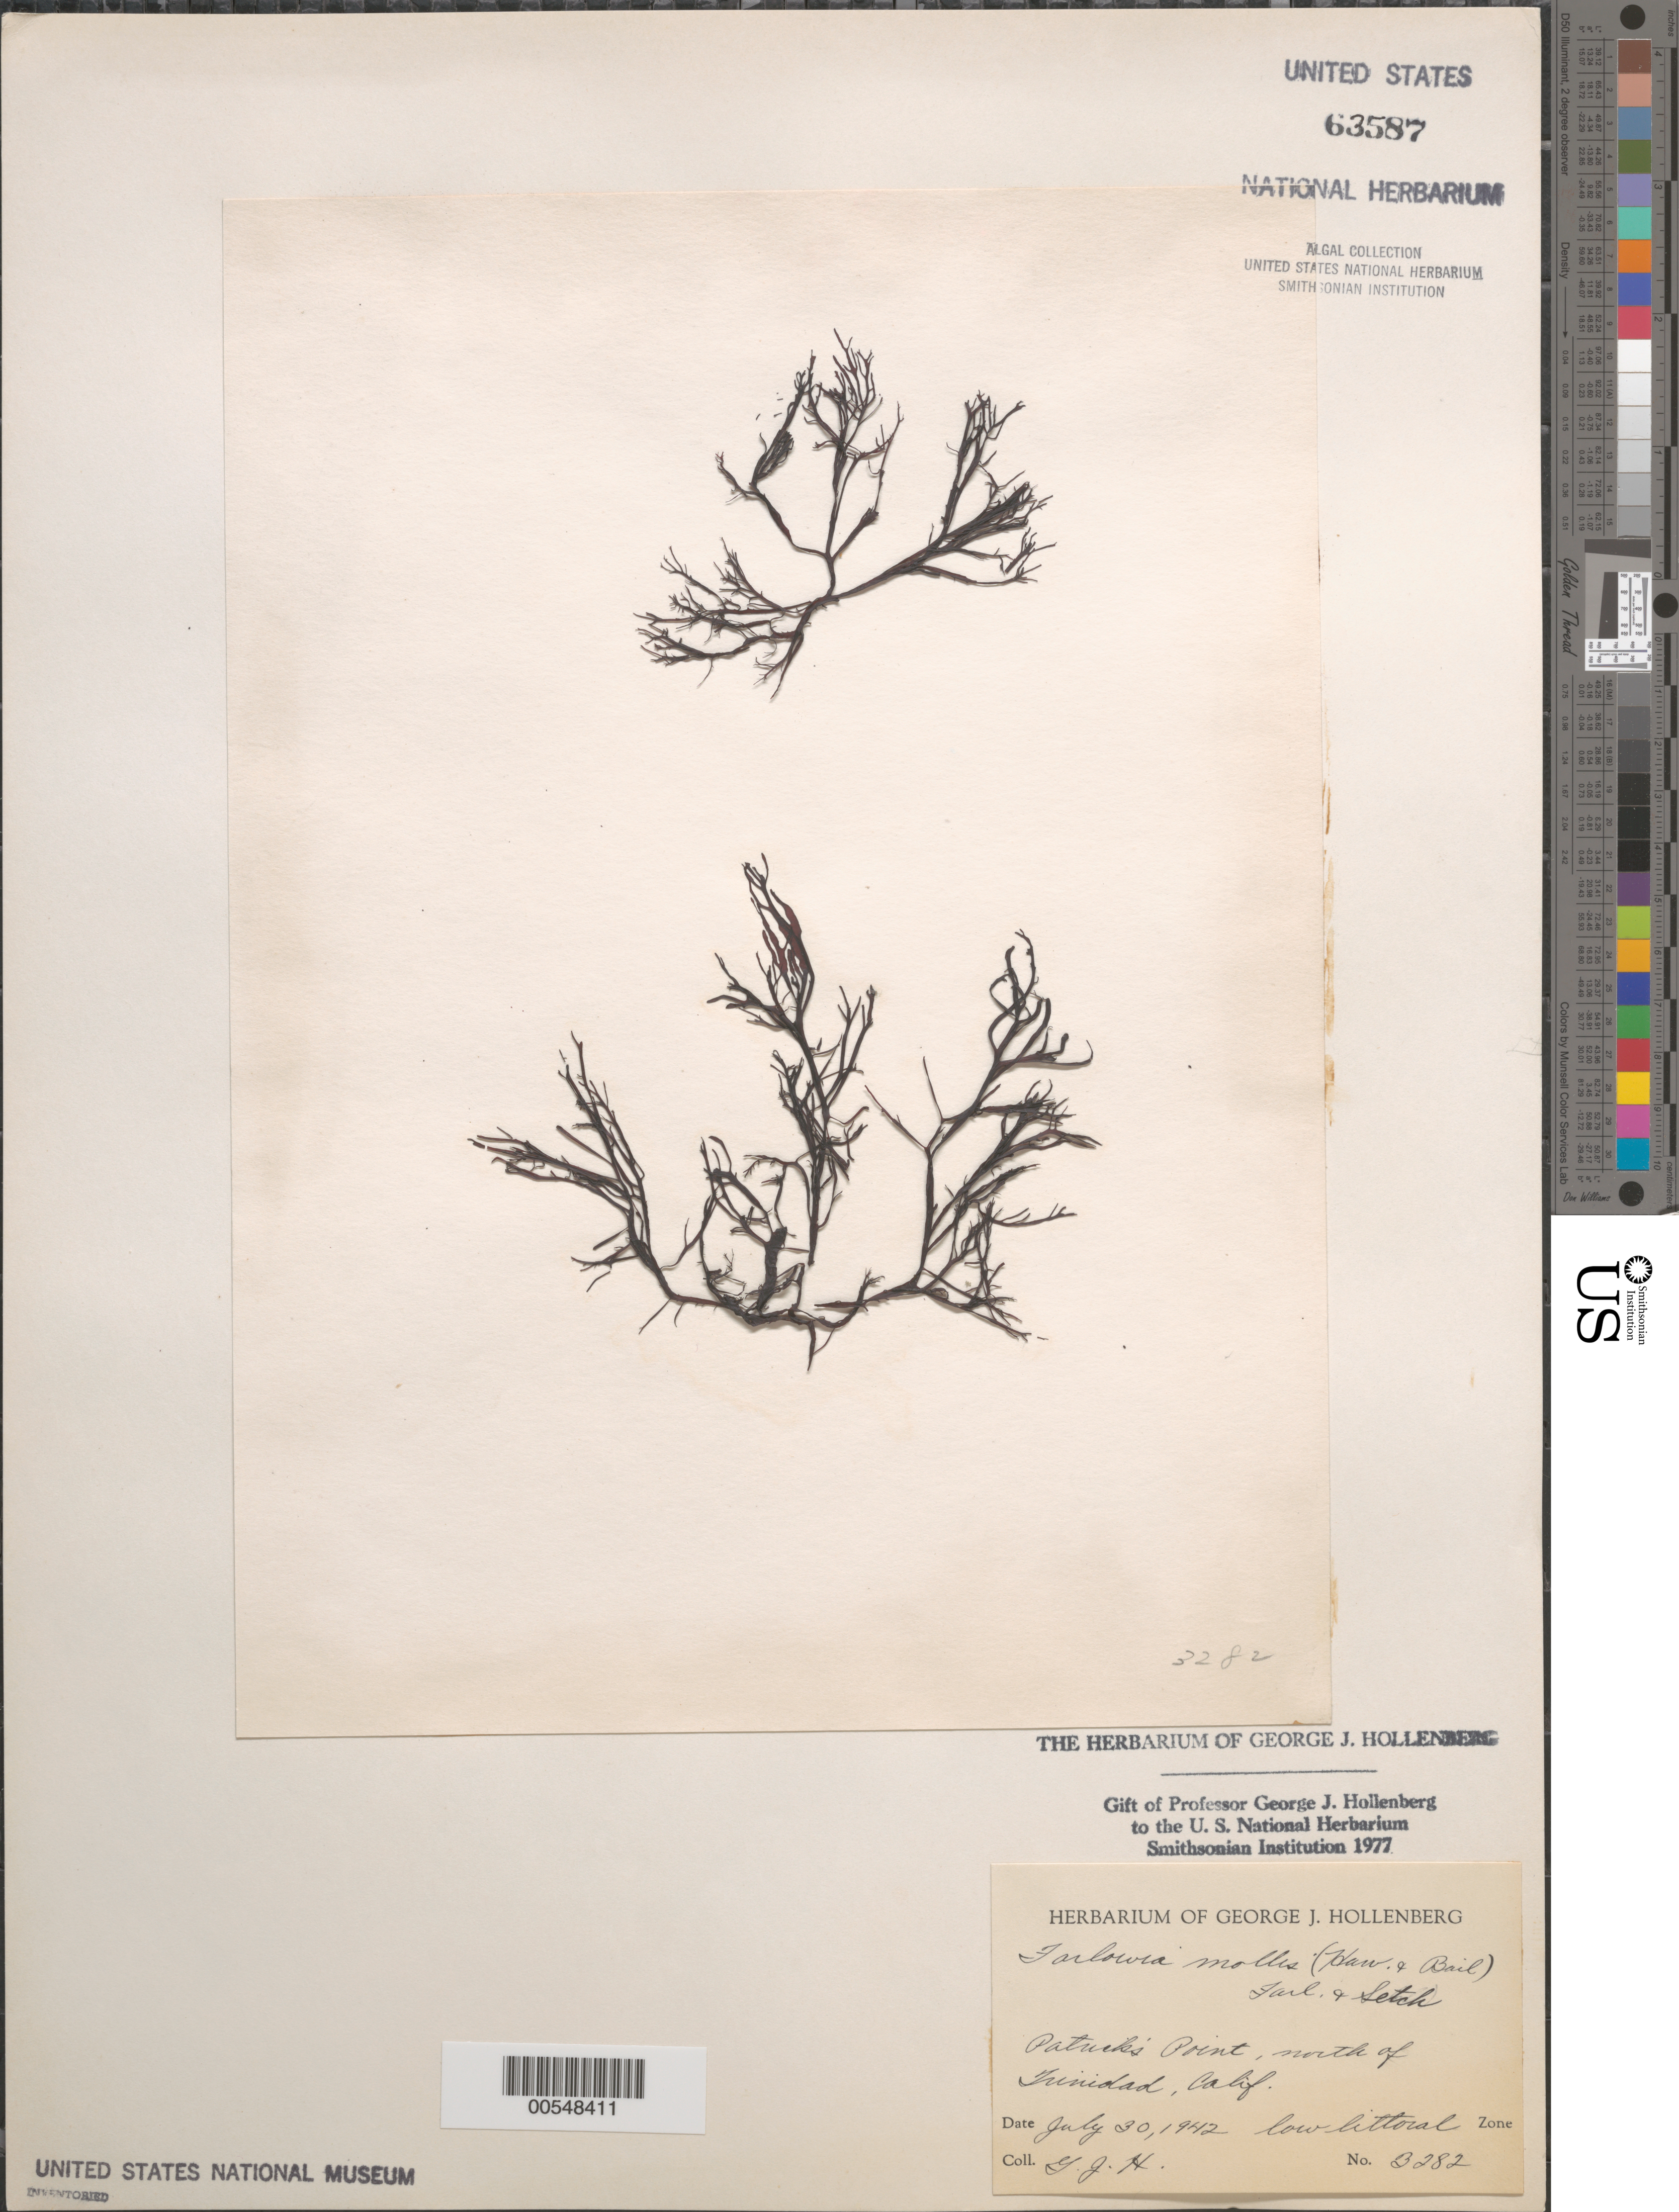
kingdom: Plantae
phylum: Rhodophyta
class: Florideophyceae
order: Gigartinales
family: Dumontiaceae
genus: Farlowia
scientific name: Farlowia mollis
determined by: Hollenberg, George J.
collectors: G. Hollenberg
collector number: GJH 3282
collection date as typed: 30 Jul 1942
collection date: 1942-07-30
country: United States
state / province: California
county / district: Humboldt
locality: Patrick's Point, north of Trinidad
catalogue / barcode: US 63587